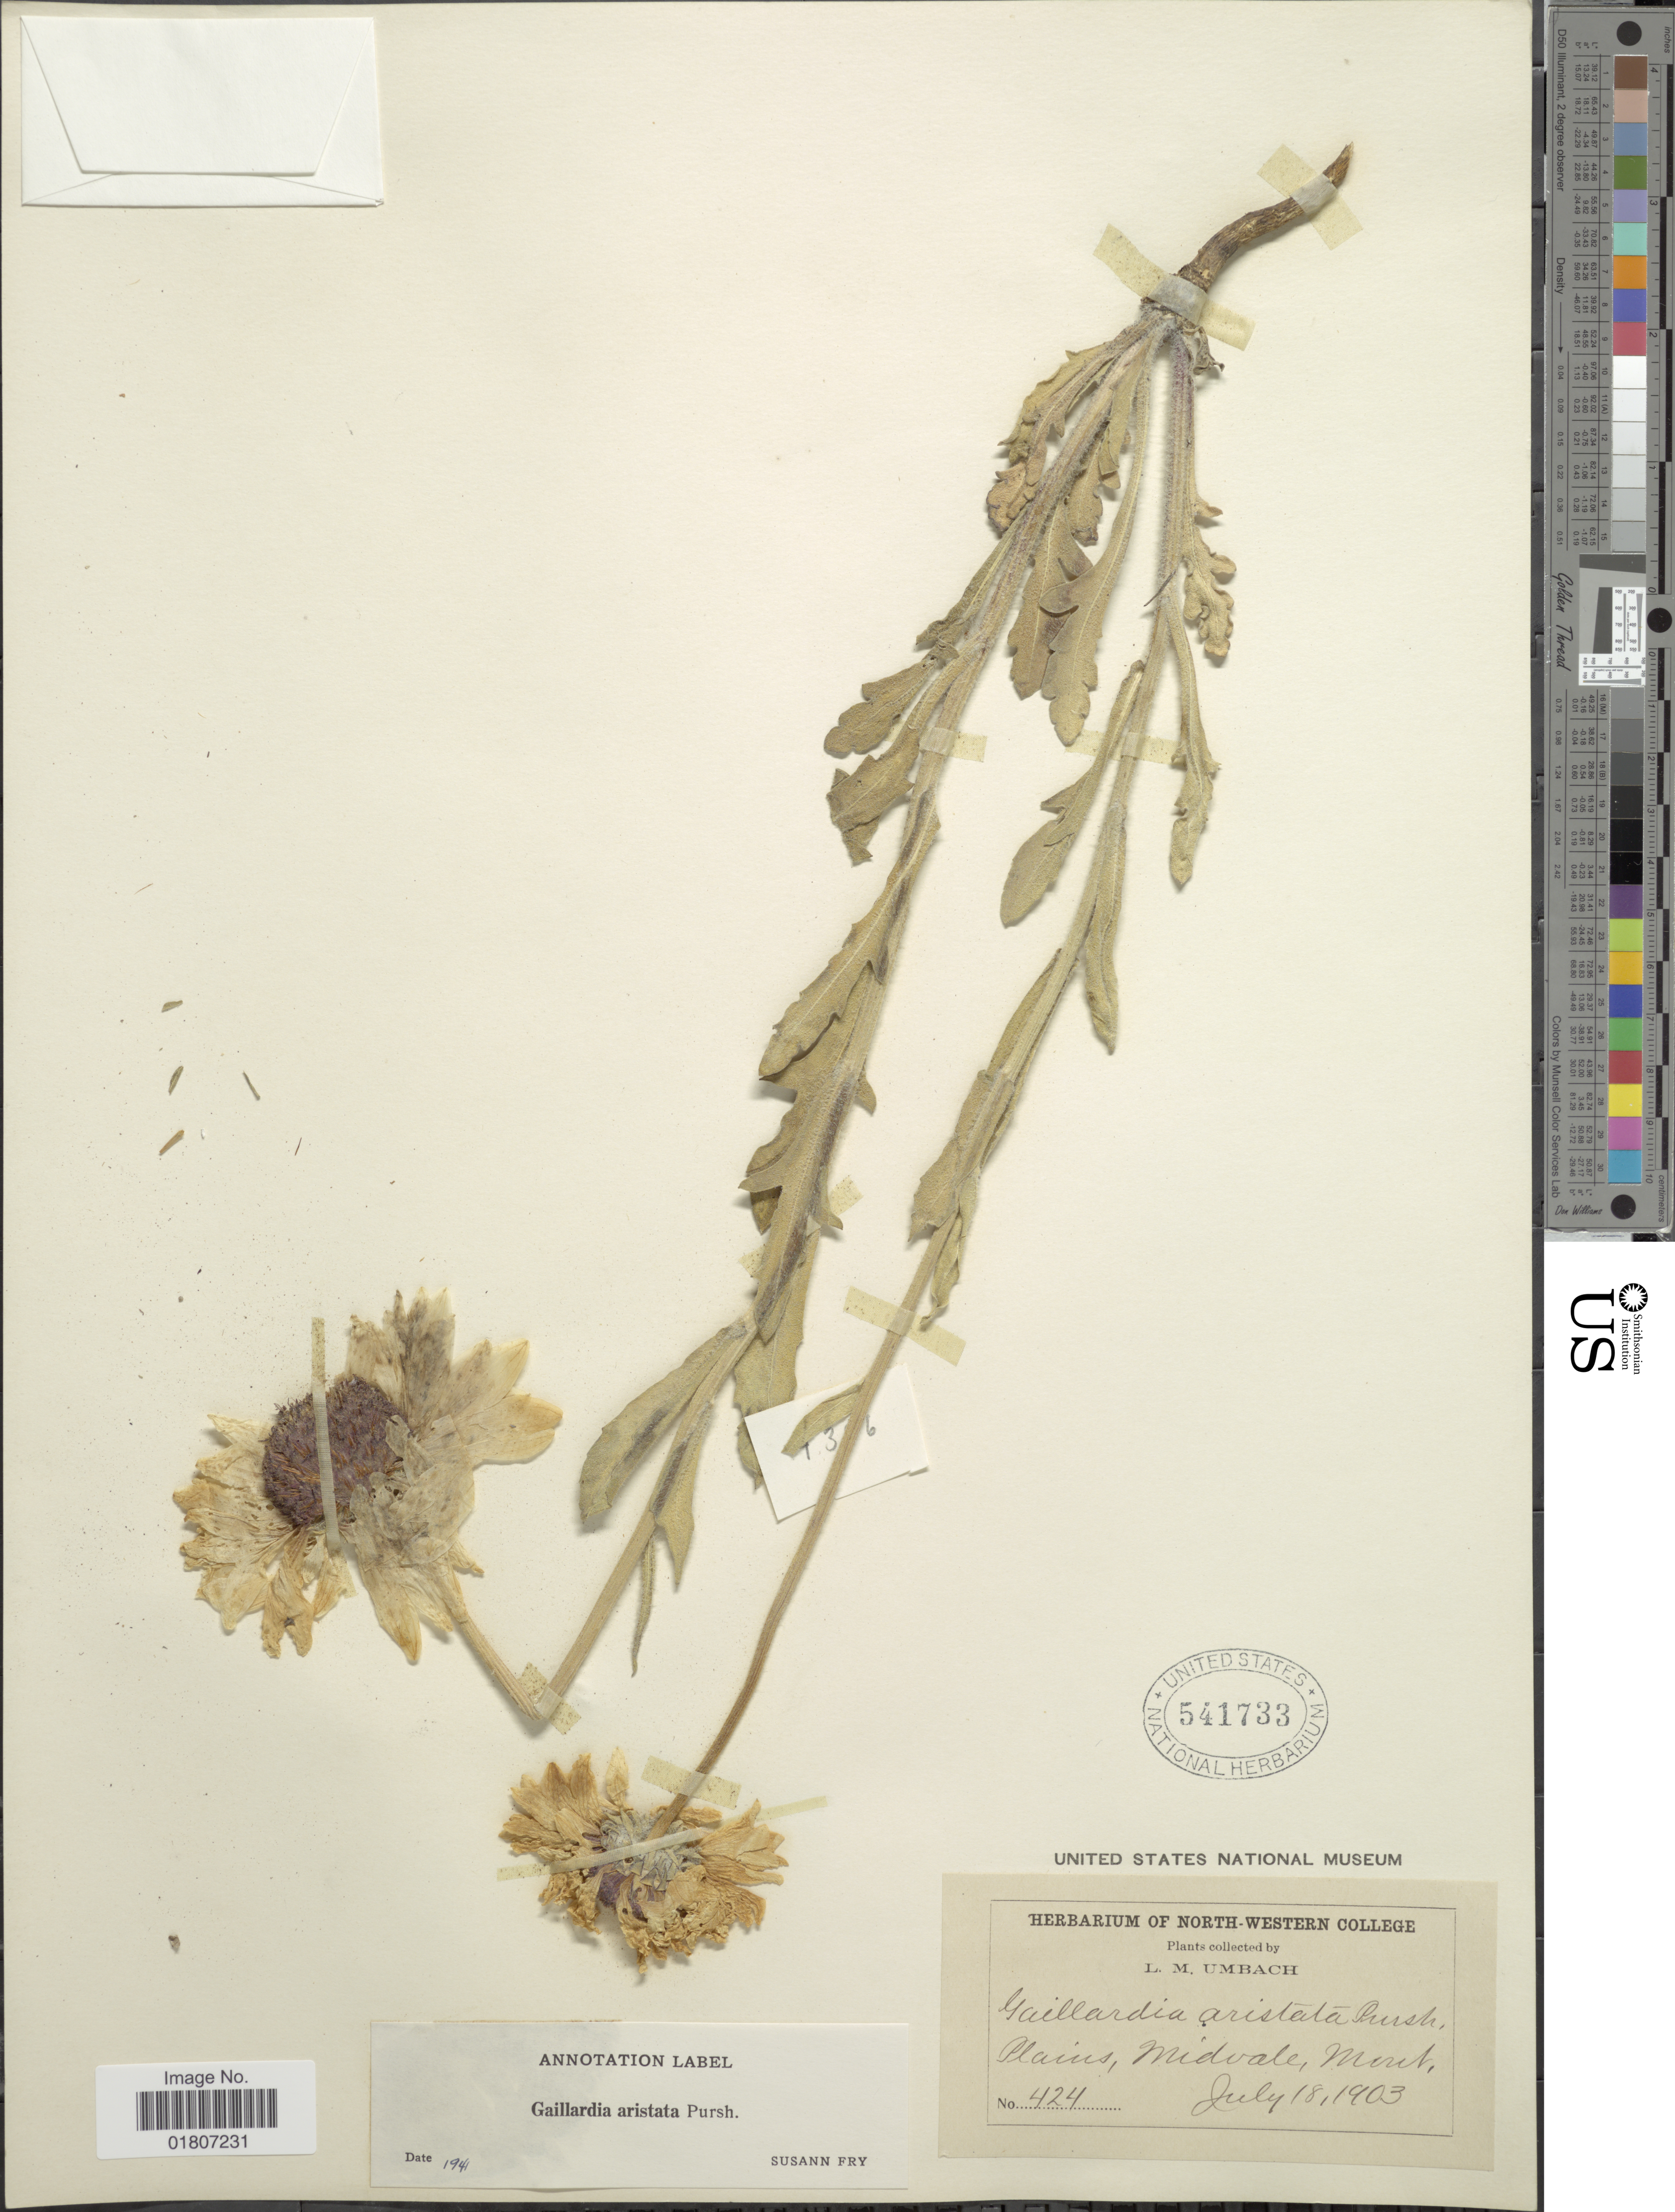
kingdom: Plantae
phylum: Tracheophyta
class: Magnoliopsida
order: Asterales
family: Asteraceae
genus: Gaillardia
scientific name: Gaillardia aristata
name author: Pursh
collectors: L. M. Umbach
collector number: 424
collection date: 1903-07-18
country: United States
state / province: Montana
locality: Plains, Midvale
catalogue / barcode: US 541733